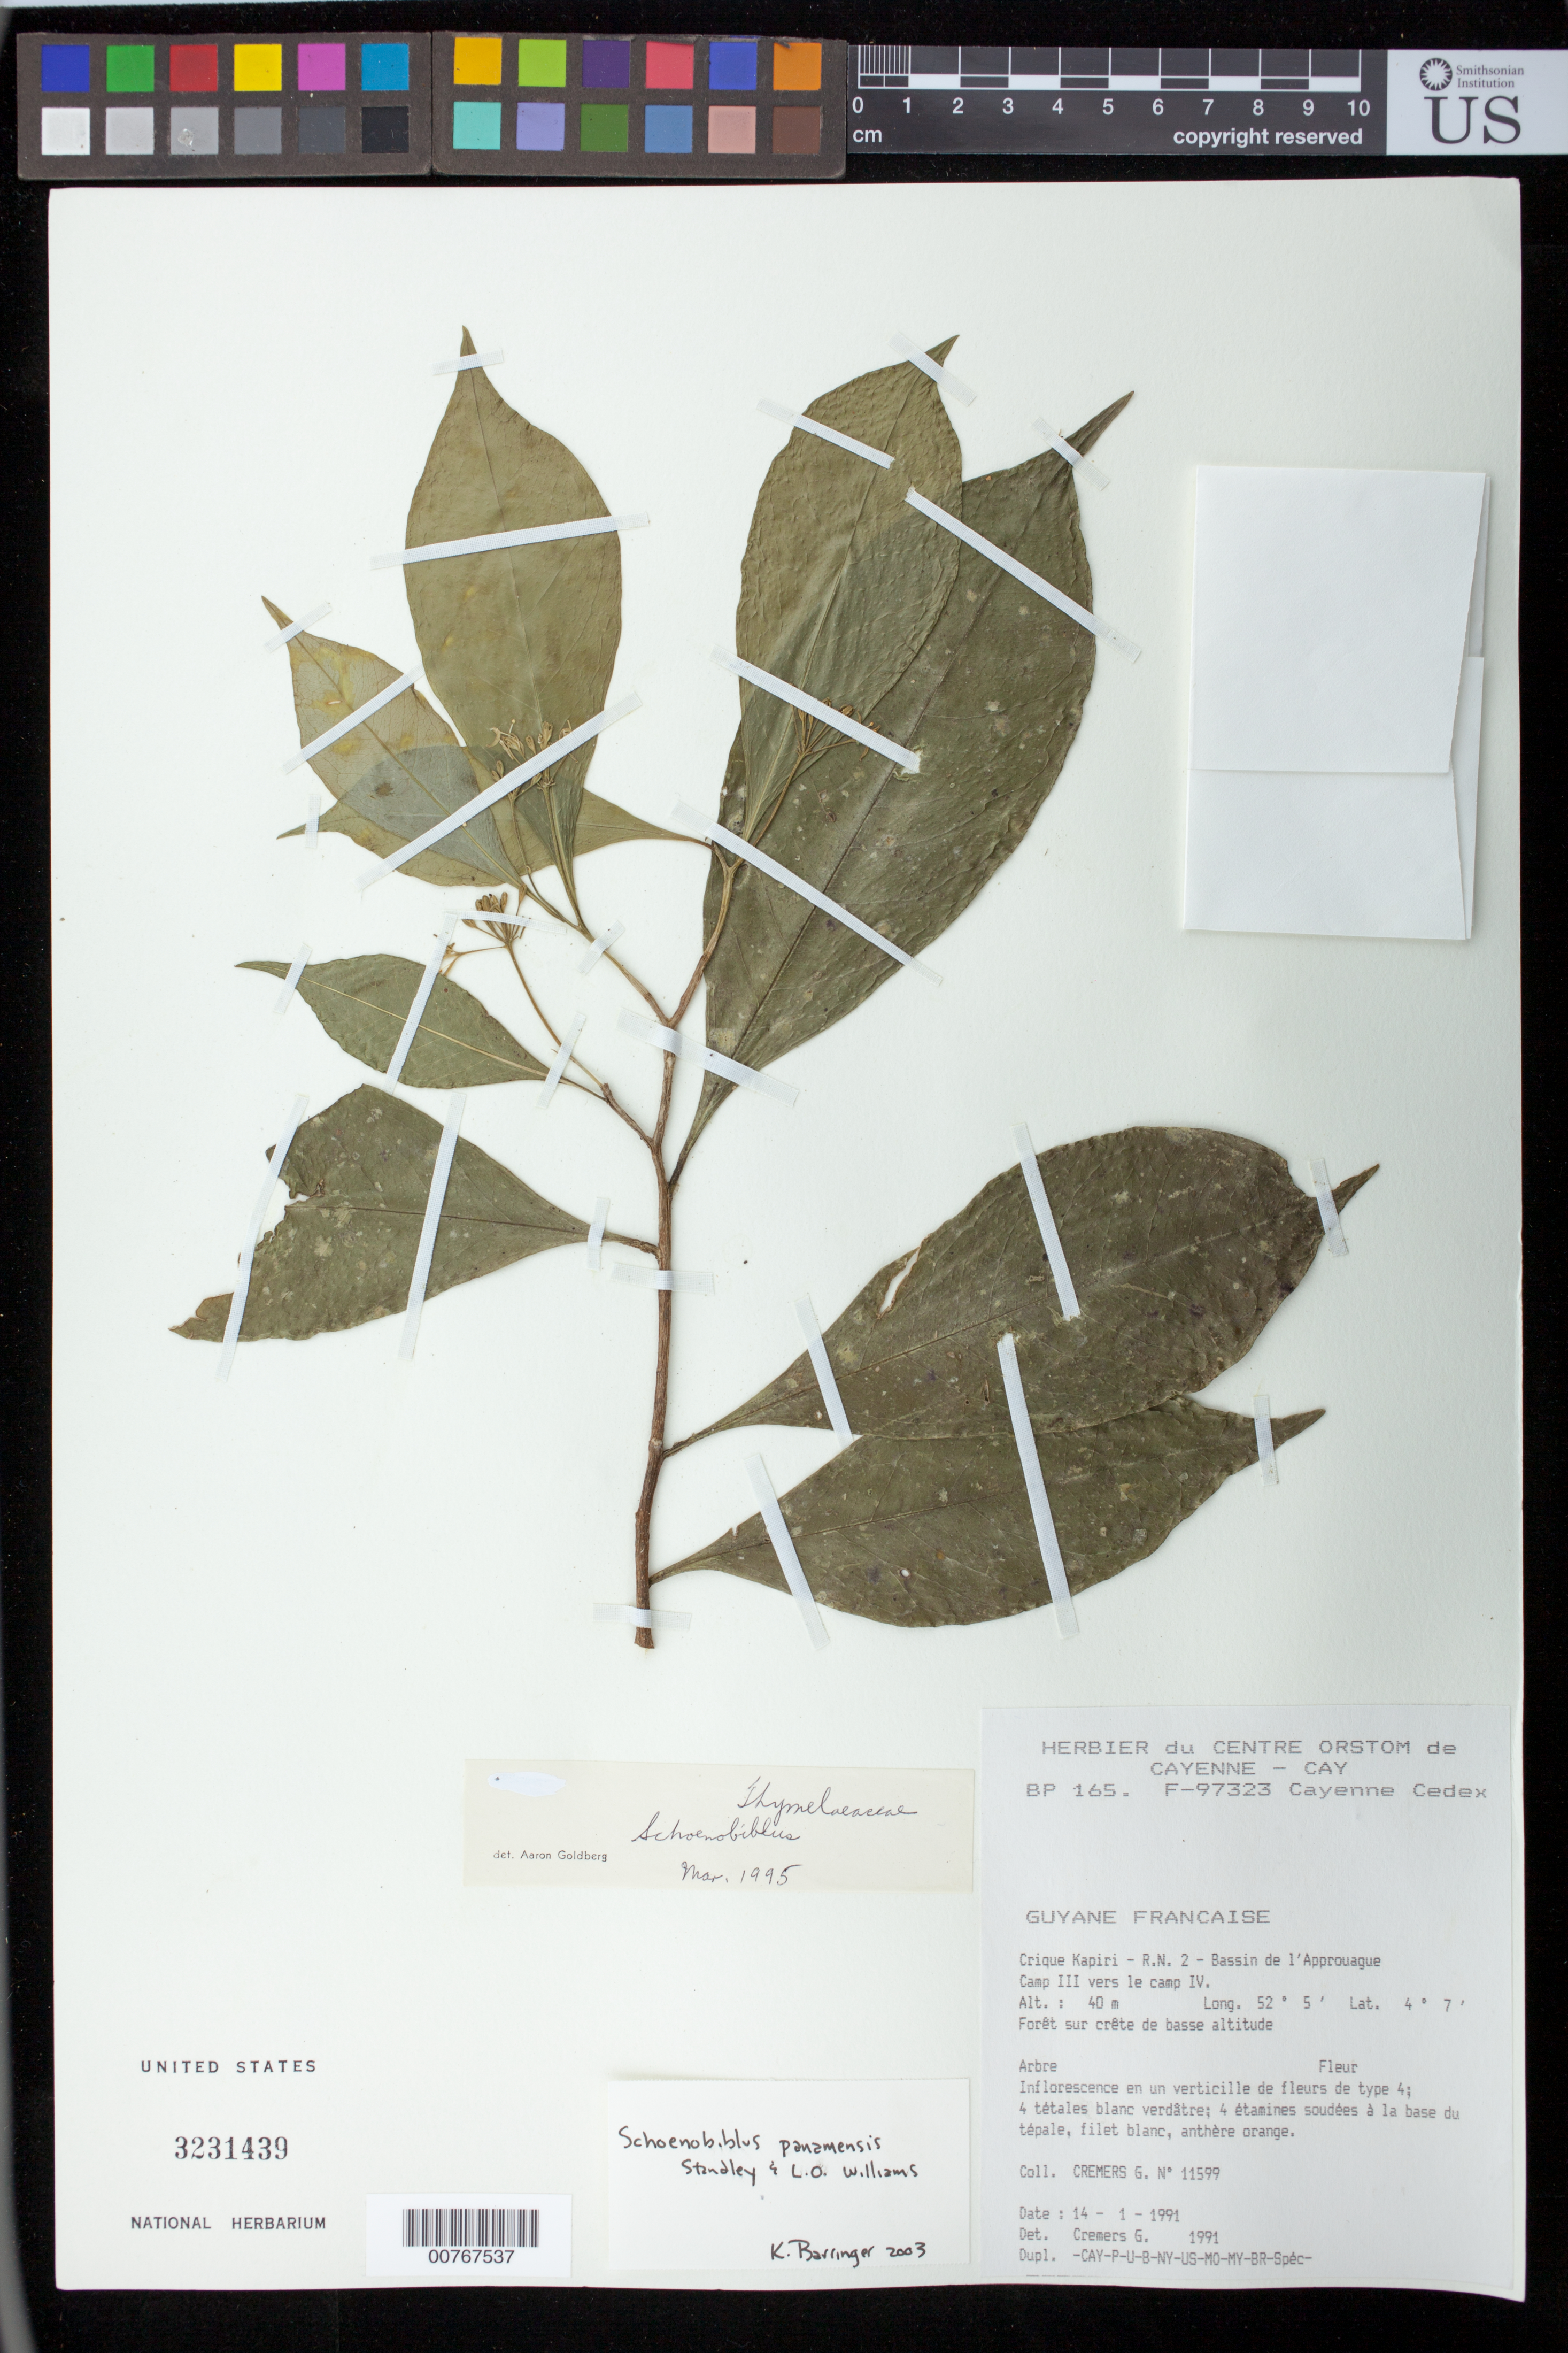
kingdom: Plantae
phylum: Tracheophyta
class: Magnoliopsida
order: Malvales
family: Thymelaeaceae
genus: Daphnopsis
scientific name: Daphnopsis panamensis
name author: Standl. & L.O. Williams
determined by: Barringer, K. A.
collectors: G. Cremers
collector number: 11599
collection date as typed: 14-Jan-91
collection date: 1991-01-14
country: French Guiana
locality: Crique Kapiri, R.N. 2, Bassin de l'Approuague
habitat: Forêt sur crete de basse altitude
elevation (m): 40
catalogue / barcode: US 3231439